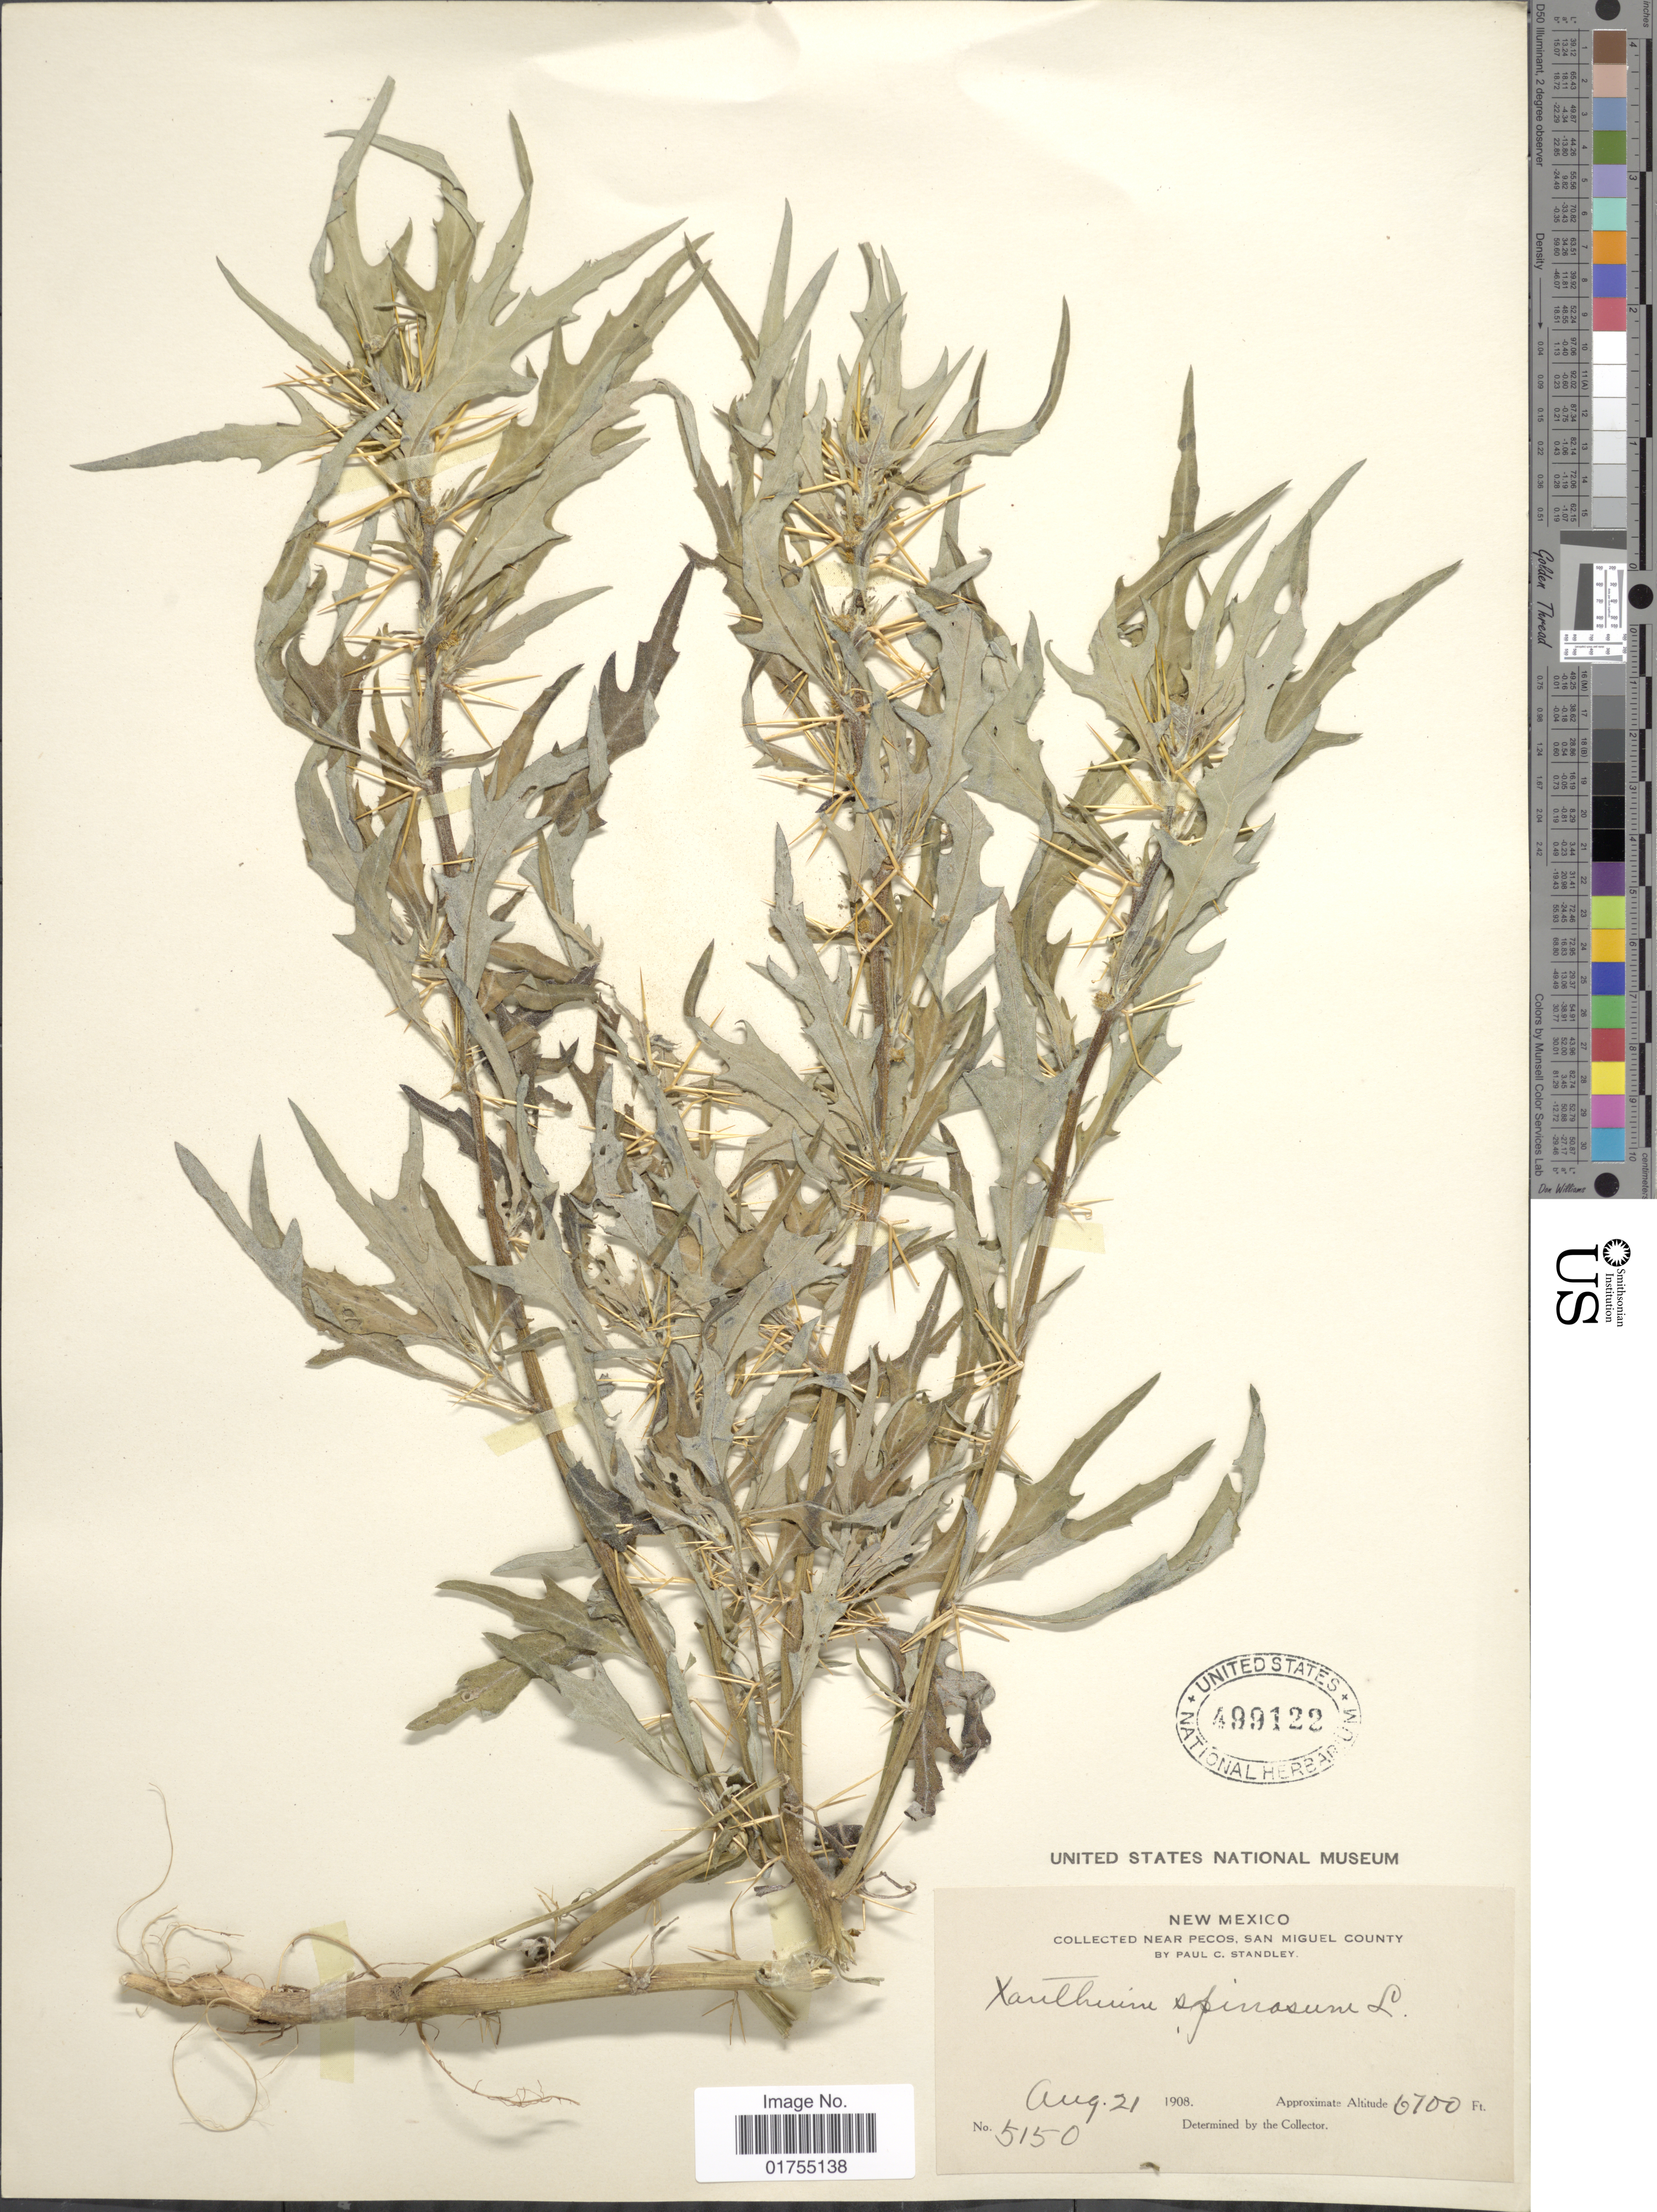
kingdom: Plantae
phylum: Tracheophyta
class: Magnoliopsida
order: Asterales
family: Asteraceae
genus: Xanthium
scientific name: Xanthium spinosum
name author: L.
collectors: P. C. Standley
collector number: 5150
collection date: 1908-08-21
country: United States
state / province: New Mexico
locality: Near Pecos, San Miguel County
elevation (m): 2042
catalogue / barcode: US 499122